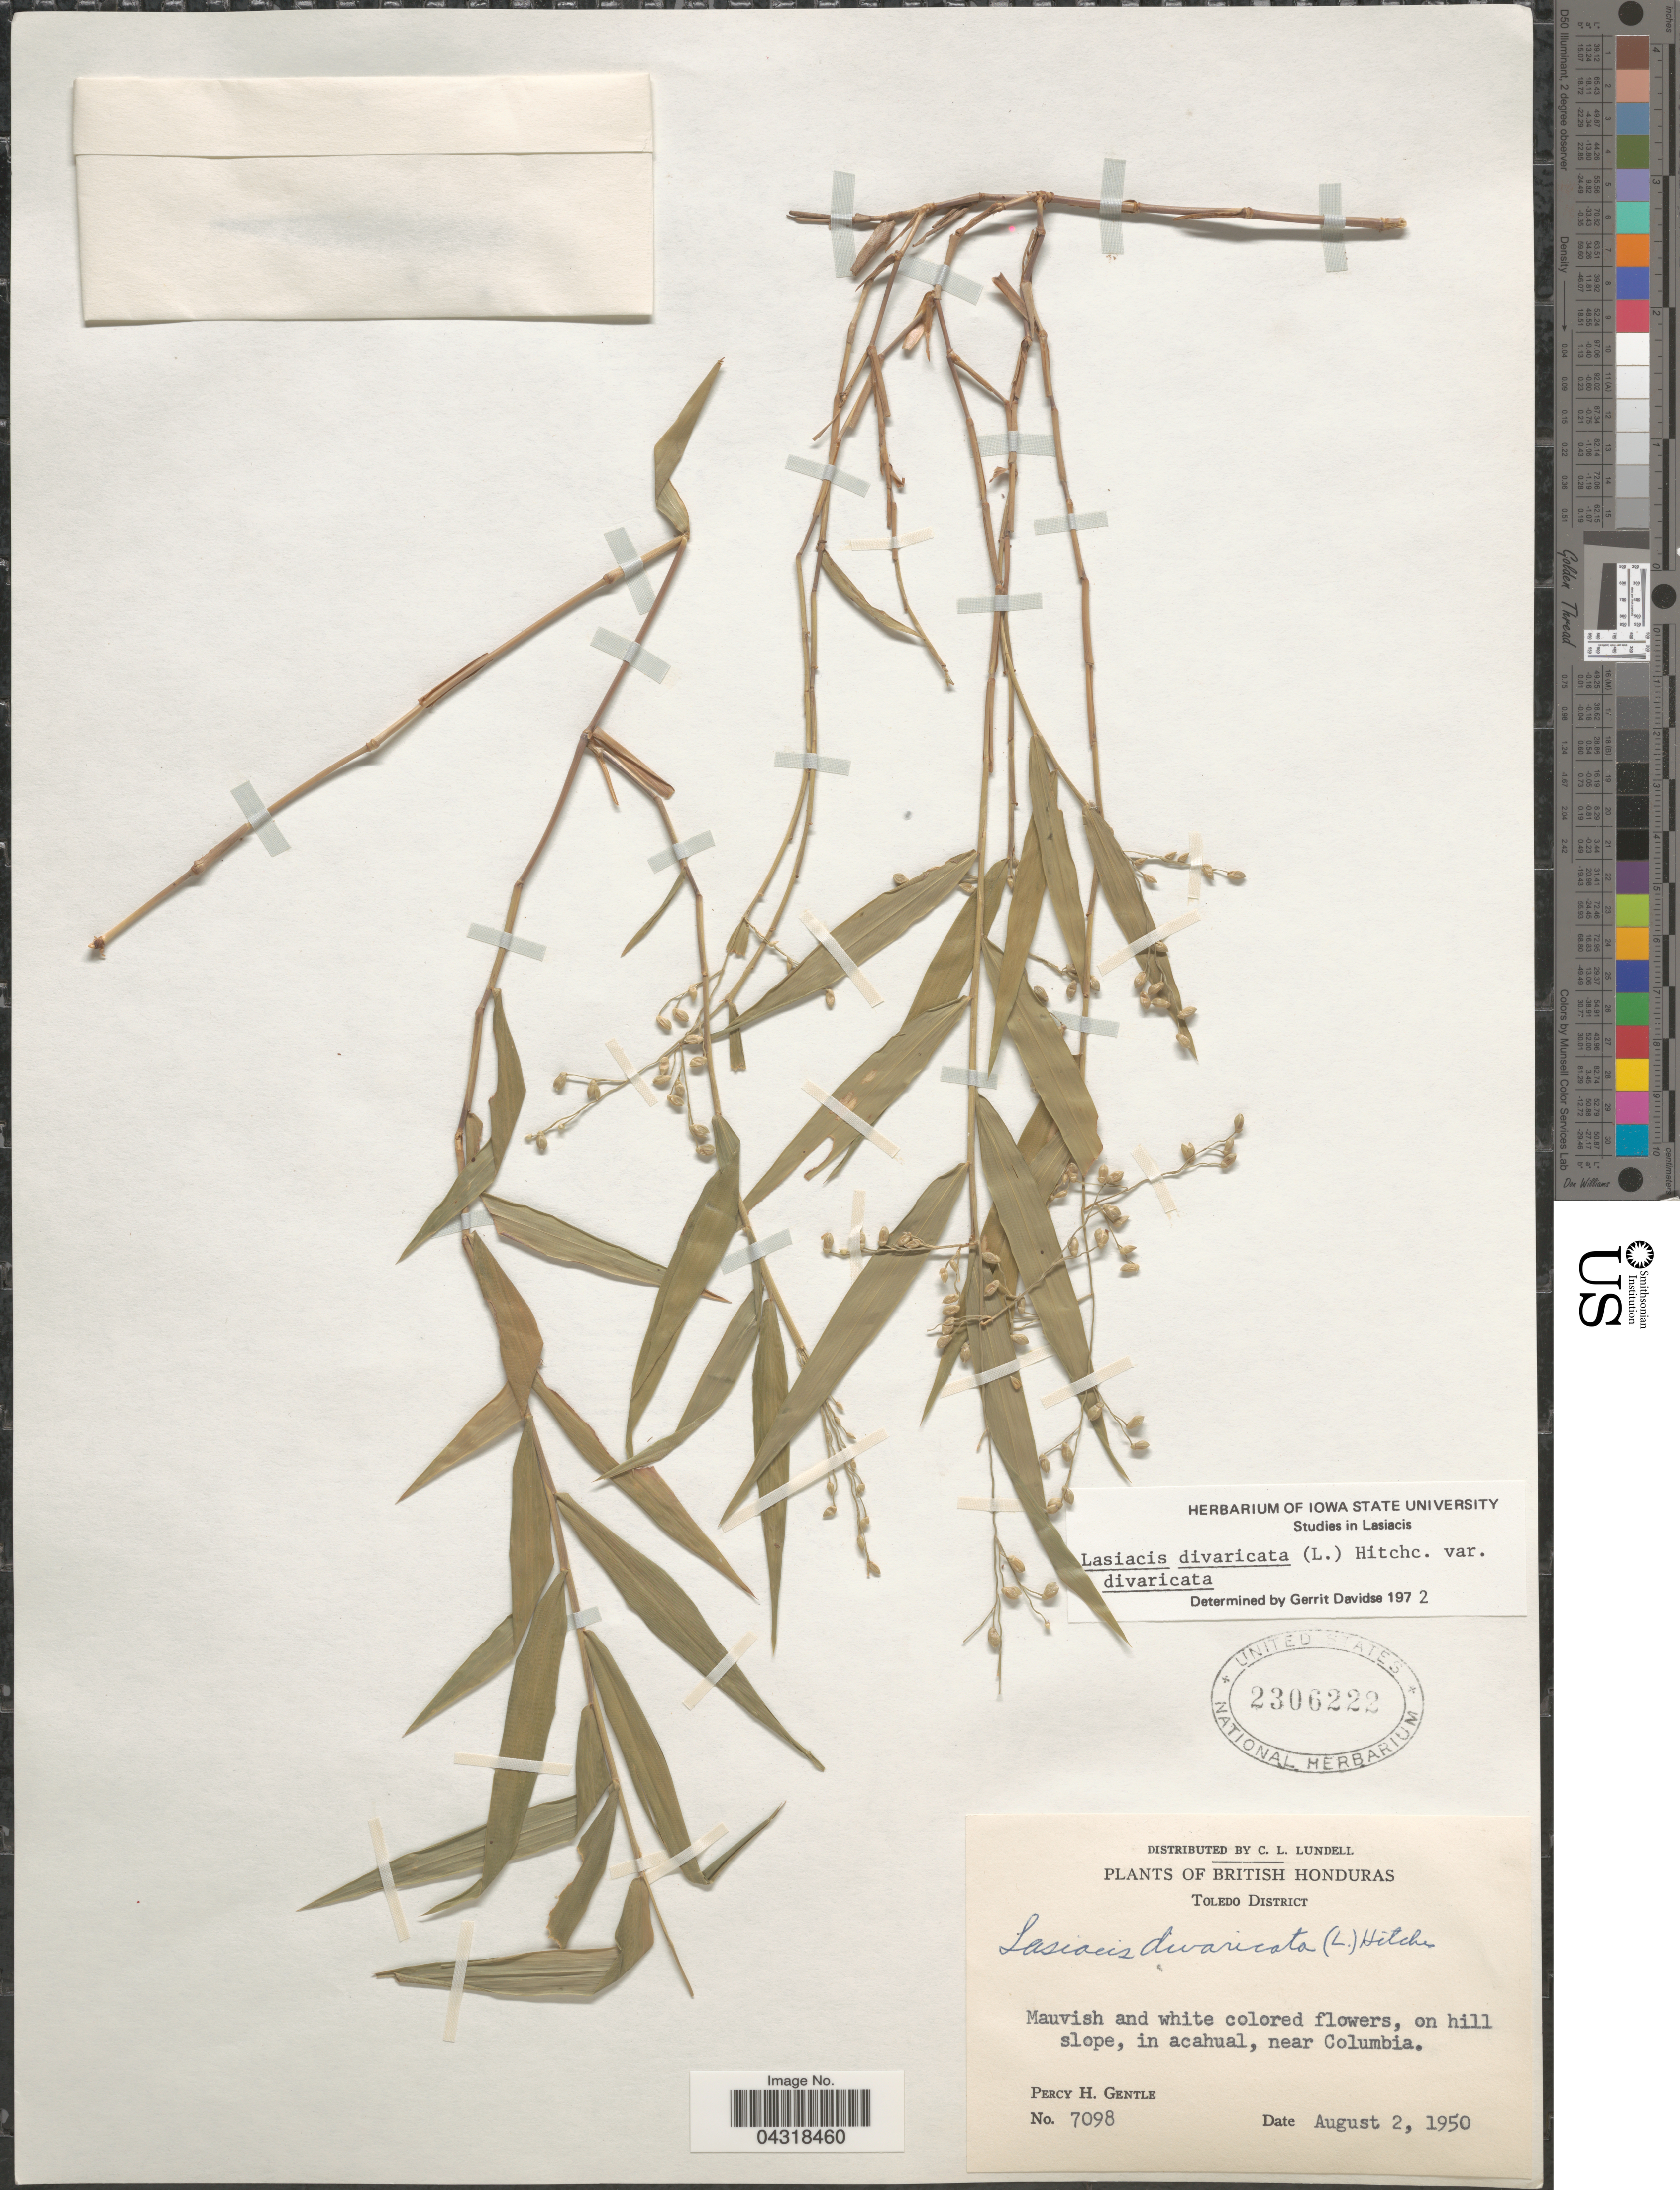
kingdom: Plantae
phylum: Tracheophyta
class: Liliopsida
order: Poales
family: Poaceae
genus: Lasiacis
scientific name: Lasiacis divaricata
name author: (L.) Hitchc.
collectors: P. H. Gentle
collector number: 7098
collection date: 1950-08-02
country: Belize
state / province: Toledo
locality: British Honduras. Toledo District. Mauvish and white colored flowers, on hill slope, in acahual, near Columbia.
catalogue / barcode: US 2306222